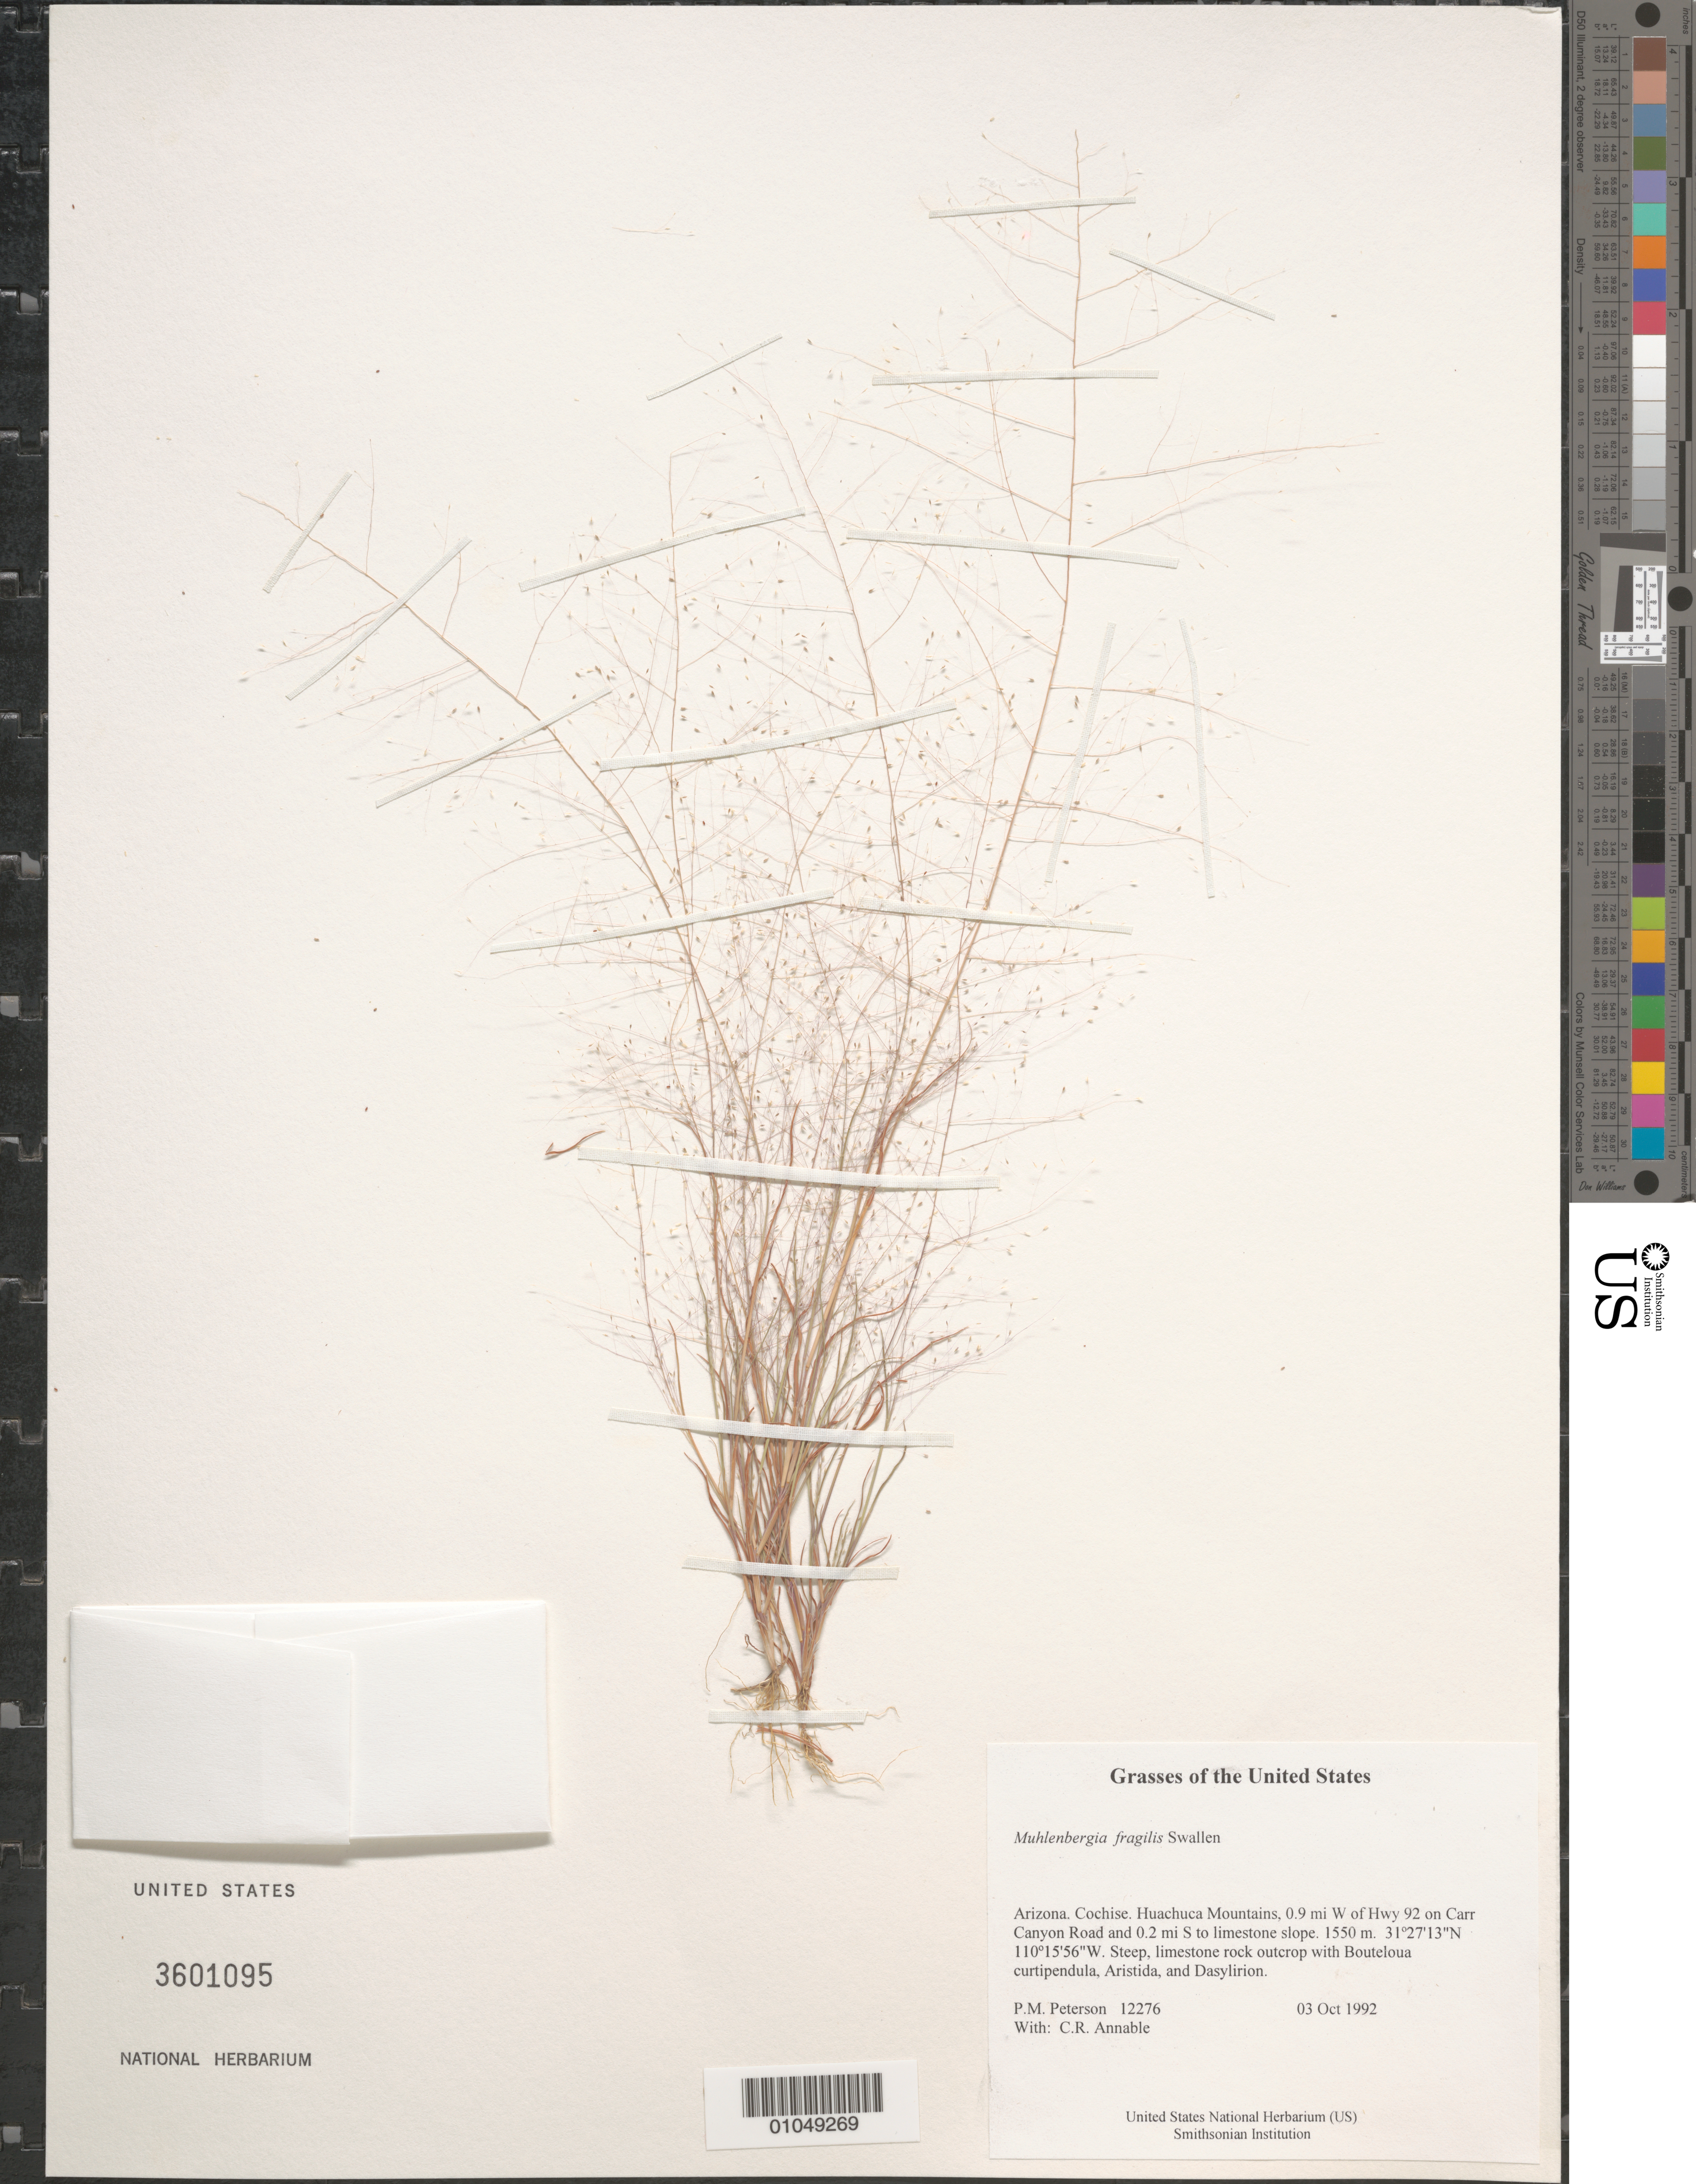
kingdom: Plantae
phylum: Tracheophyta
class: Liliopsida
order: Poales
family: Poaceae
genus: Muhlenbergia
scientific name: Muhlenbergia fragilis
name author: Swallen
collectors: P. M. Peterson & C. R. Annable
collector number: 12276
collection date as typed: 03 Oct 1992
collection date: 1992-10-03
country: United States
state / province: Arizona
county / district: Cochise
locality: Huachuca Mountains, 0.9 mi W of Hwy 92 on Carr Canyon Road and 0.2 mi S to limestone slope.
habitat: Steep, limestone rock outcrop with Bouteloua curtipendula, Aristida, and Dasylirion.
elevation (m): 1550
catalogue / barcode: US 3601095